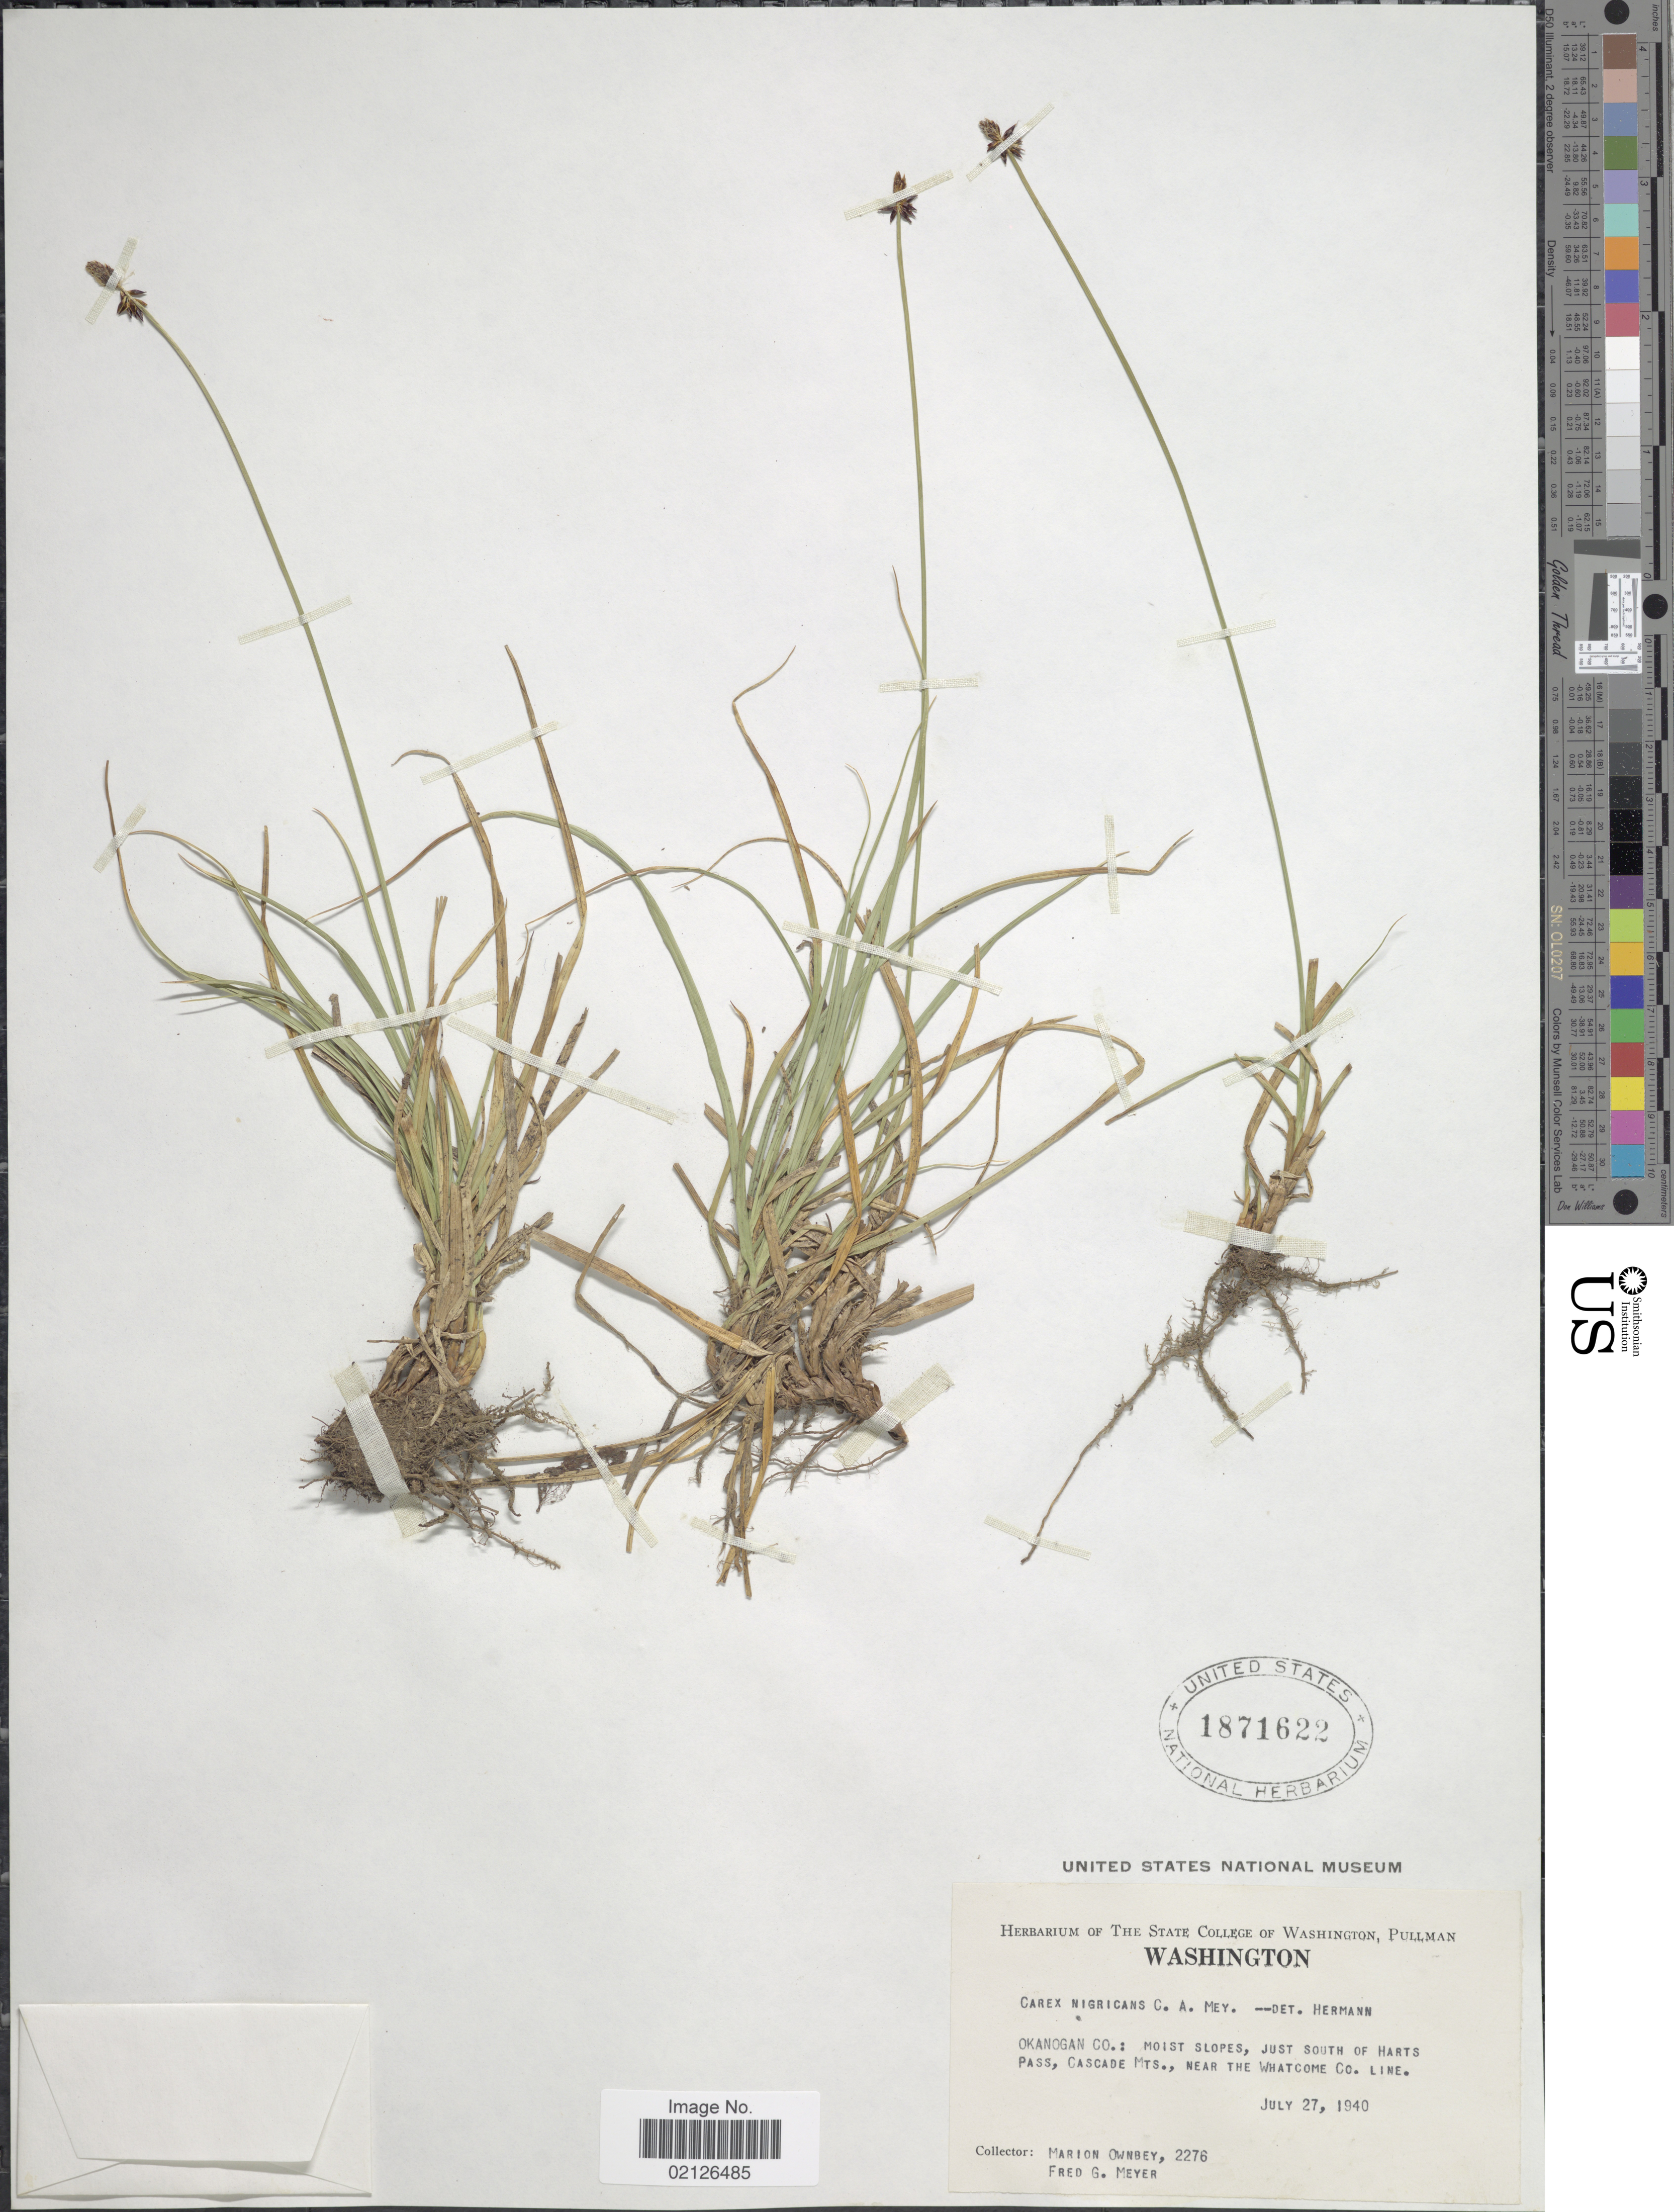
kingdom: Plantae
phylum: Tracheophyta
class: Liliopsida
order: Poales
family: Cyperaceae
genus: Carex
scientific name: Carex nigricans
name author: C.A. Mey.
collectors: M. Ownbey & F. G. Meyer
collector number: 2276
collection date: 1940-07-27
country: United States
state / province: Washington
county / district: Okanogan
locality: Okanogan Co: Moist slopes, just South of Harts Pass, Cascade Mts., near Whatcome Co., Line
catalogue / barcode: US 1871622